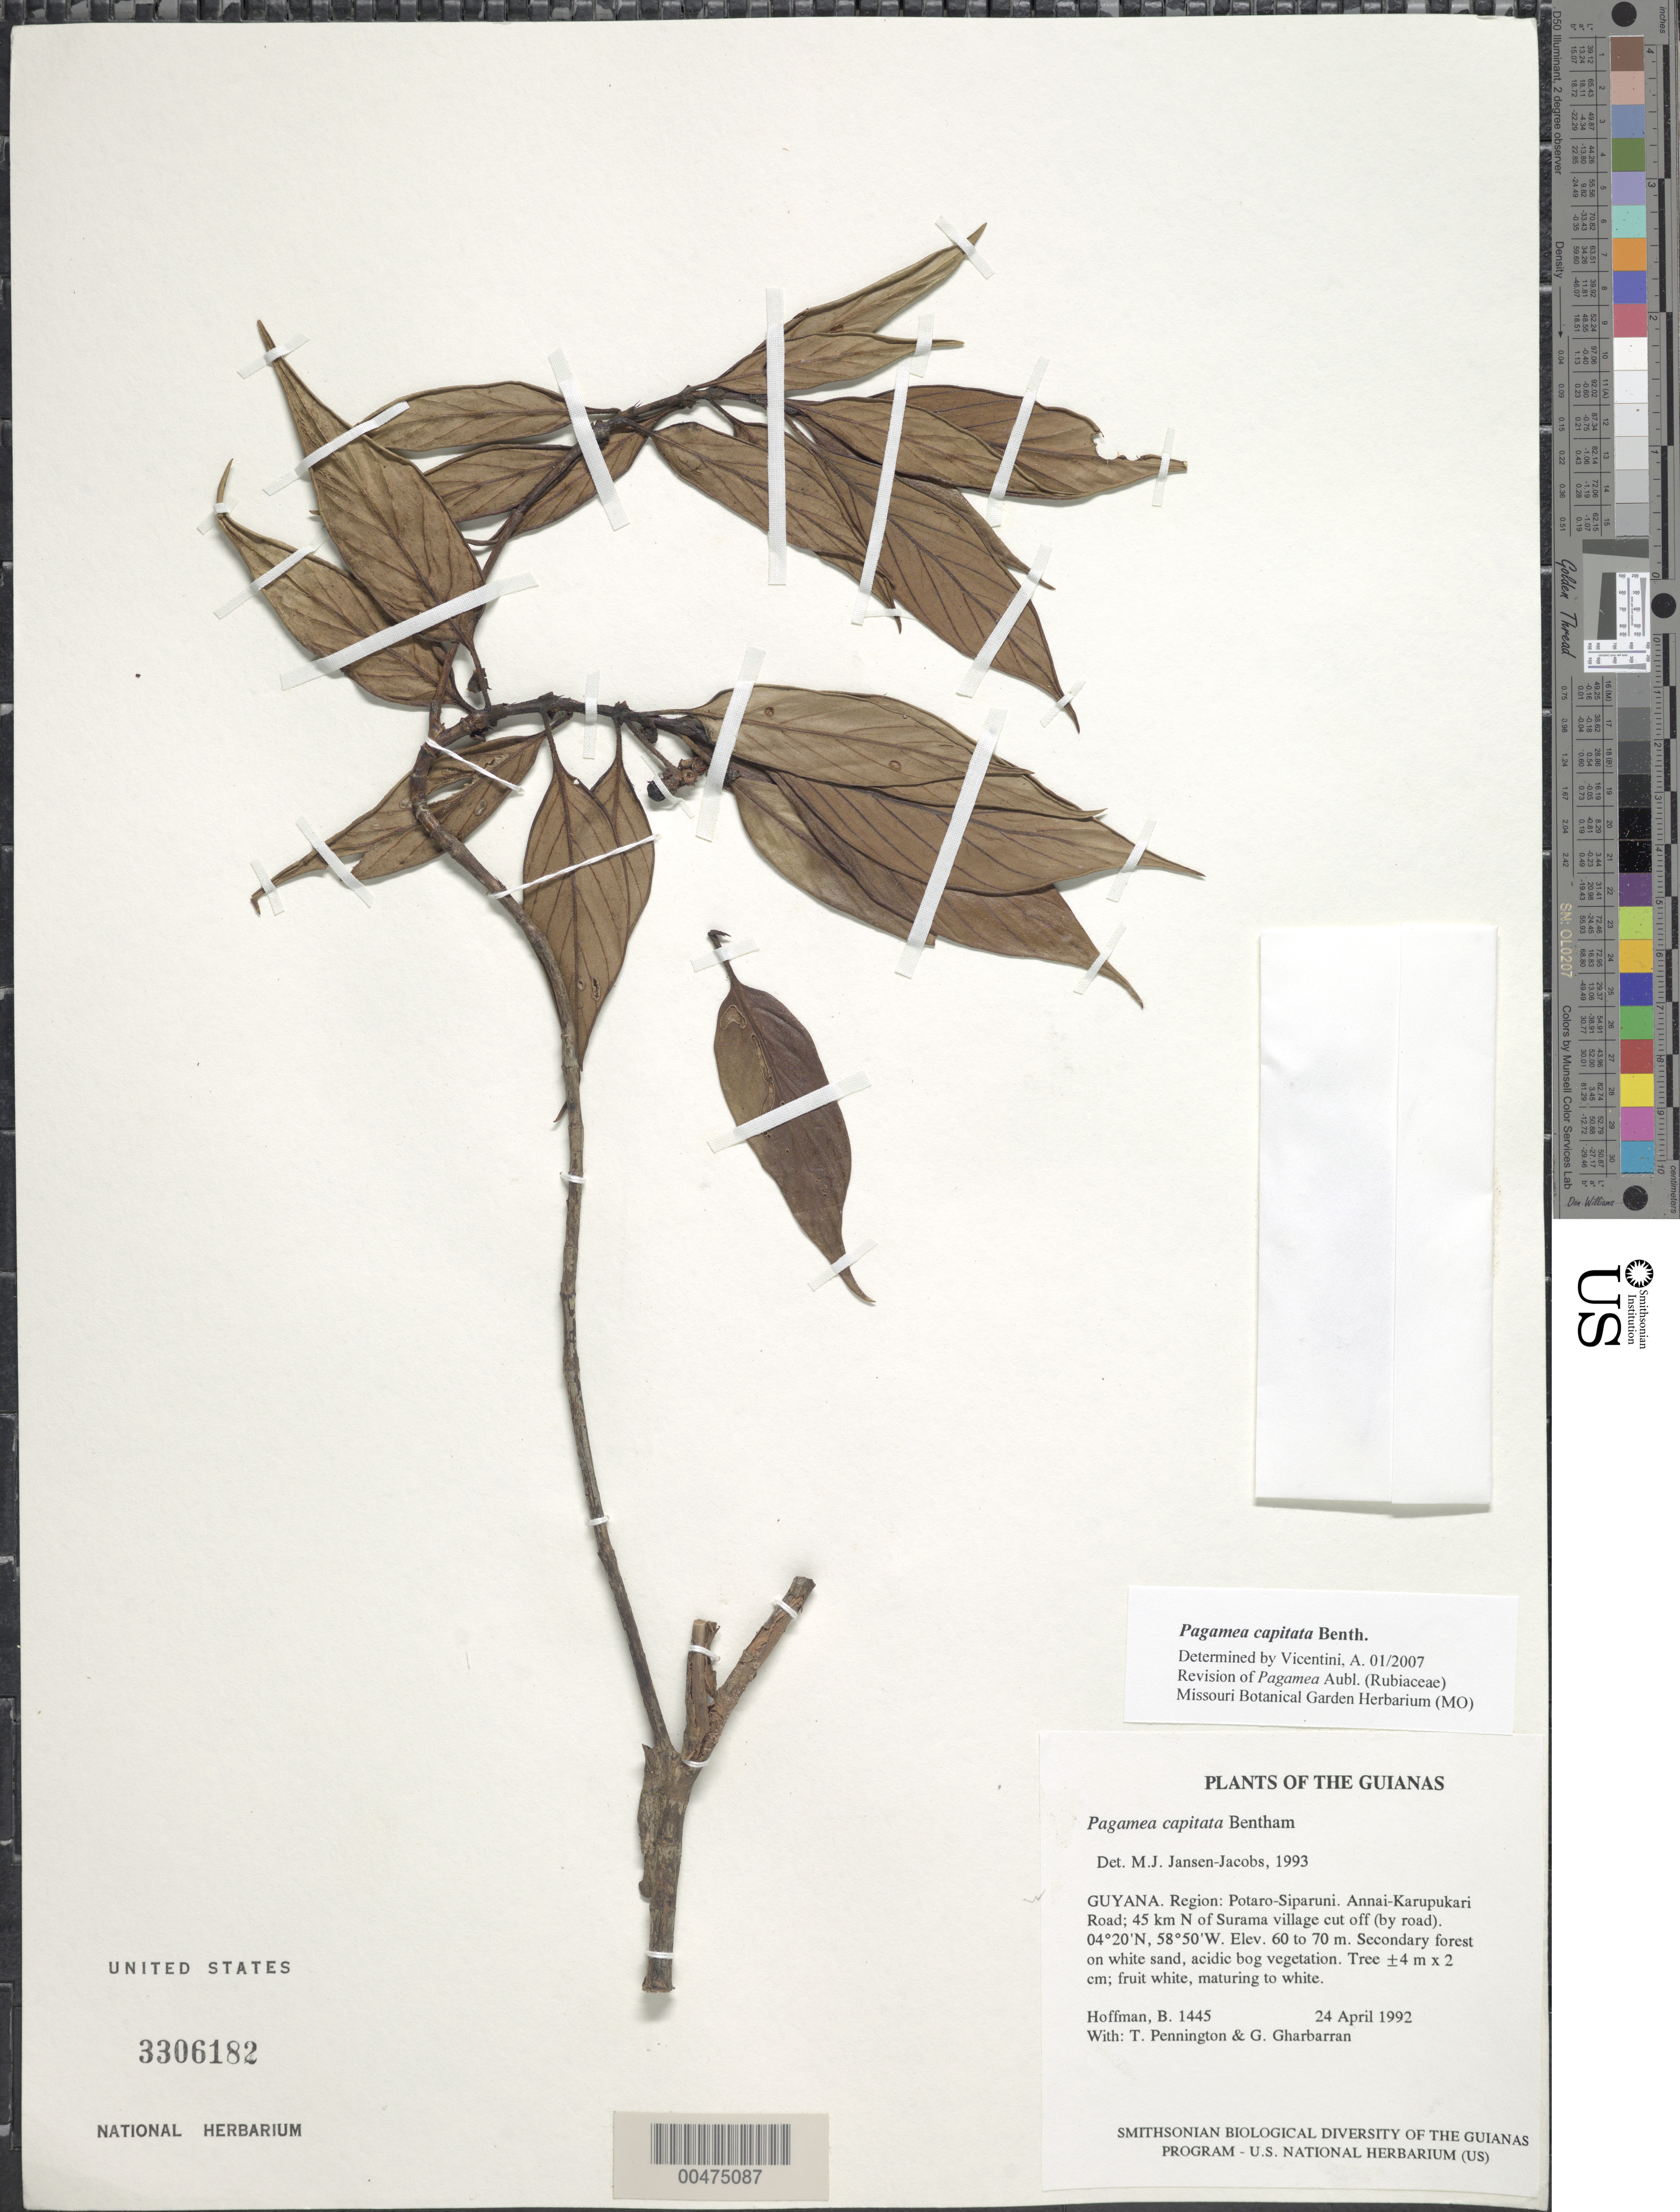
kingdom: Plantae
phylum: Tracheophyta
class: Magnoliopsida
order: Gentianales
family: Rubiaceae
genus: Pagamea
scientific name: Pagamea capitata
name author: Benth.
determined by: Taylor, Charlotte M.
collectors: B. Hoffman, R. T. Pennington & G. Gharbarran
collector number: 1445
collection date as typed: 24 April 1992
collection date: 1992-04-24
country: Guyana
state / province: Potaro-Siparuni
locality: Annai-Karupukari Road; 45 km N of Surama village cut off (by road). Iwokrama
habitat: Secondary forest on white sand, acidic bog vegetation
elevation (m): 60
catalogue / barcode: US 3306182